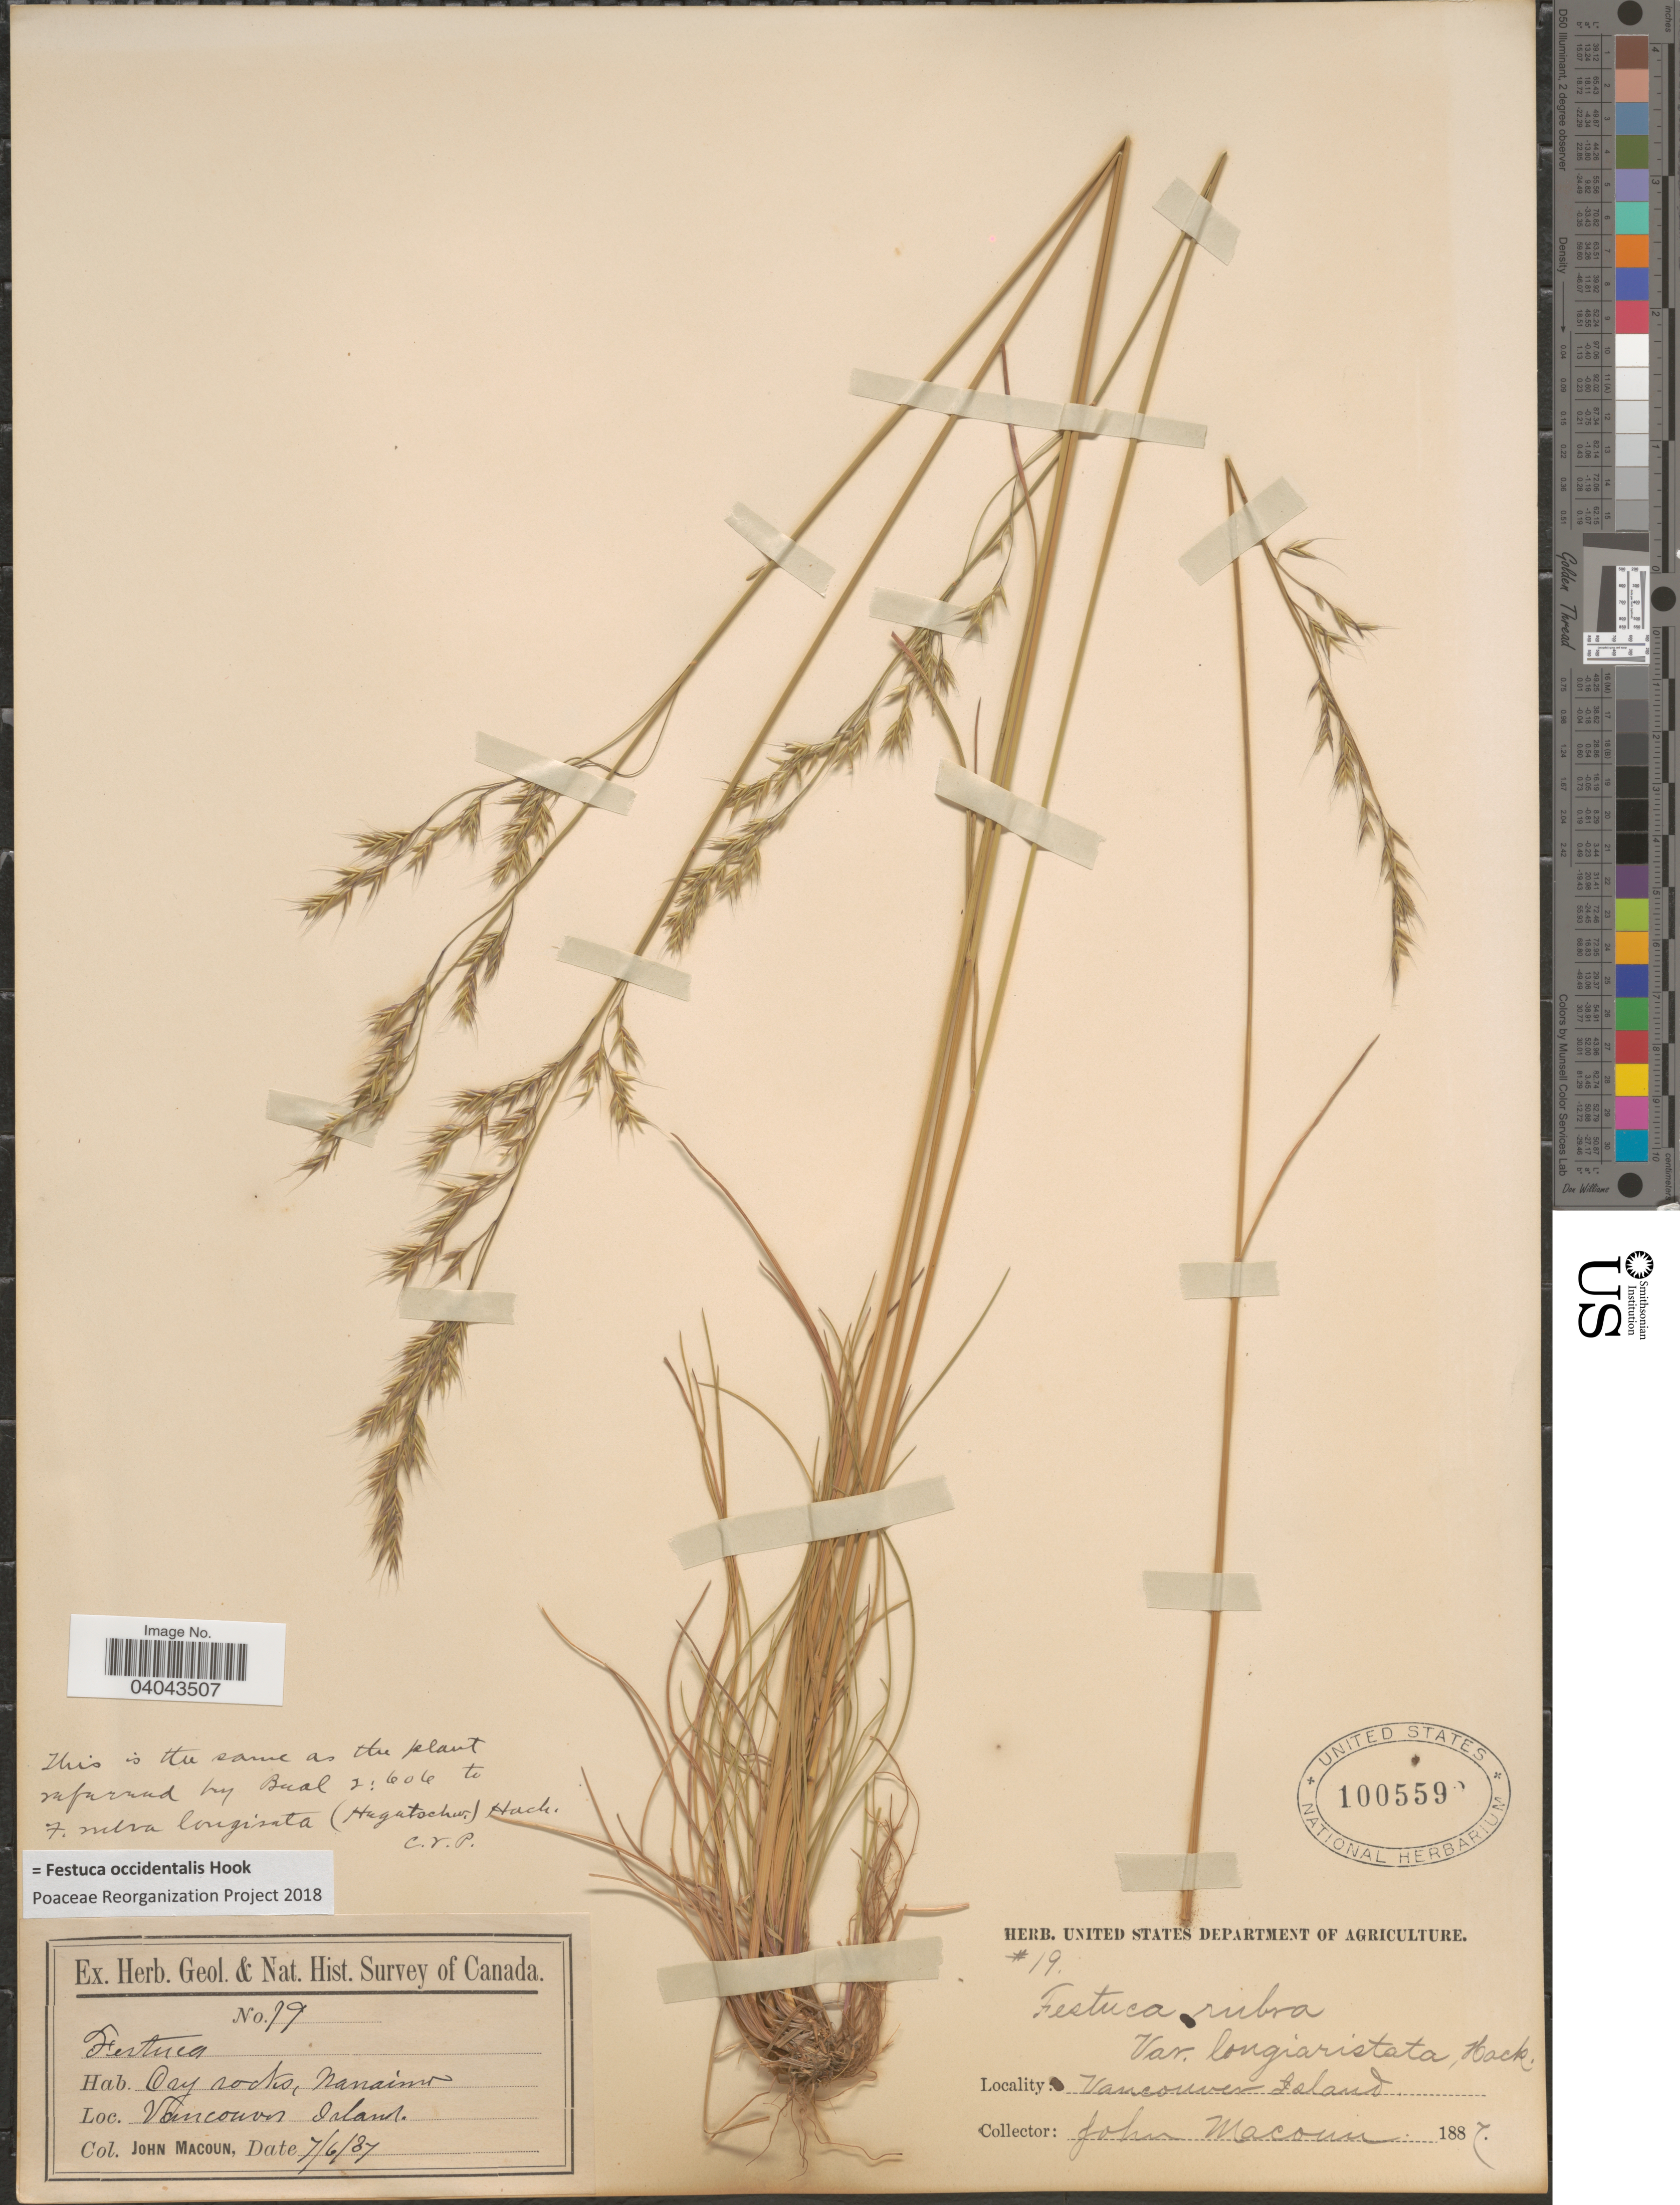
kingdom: Plantae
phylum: Tracheophyta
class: Liliopsida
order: Poales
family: Poaceae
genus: Festuca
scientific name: Festuca occidentalis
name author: Hook.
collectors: J. Macoun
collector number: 19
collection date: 1887-06-07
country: Canada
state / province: British Columbia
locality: Vancouver Island.